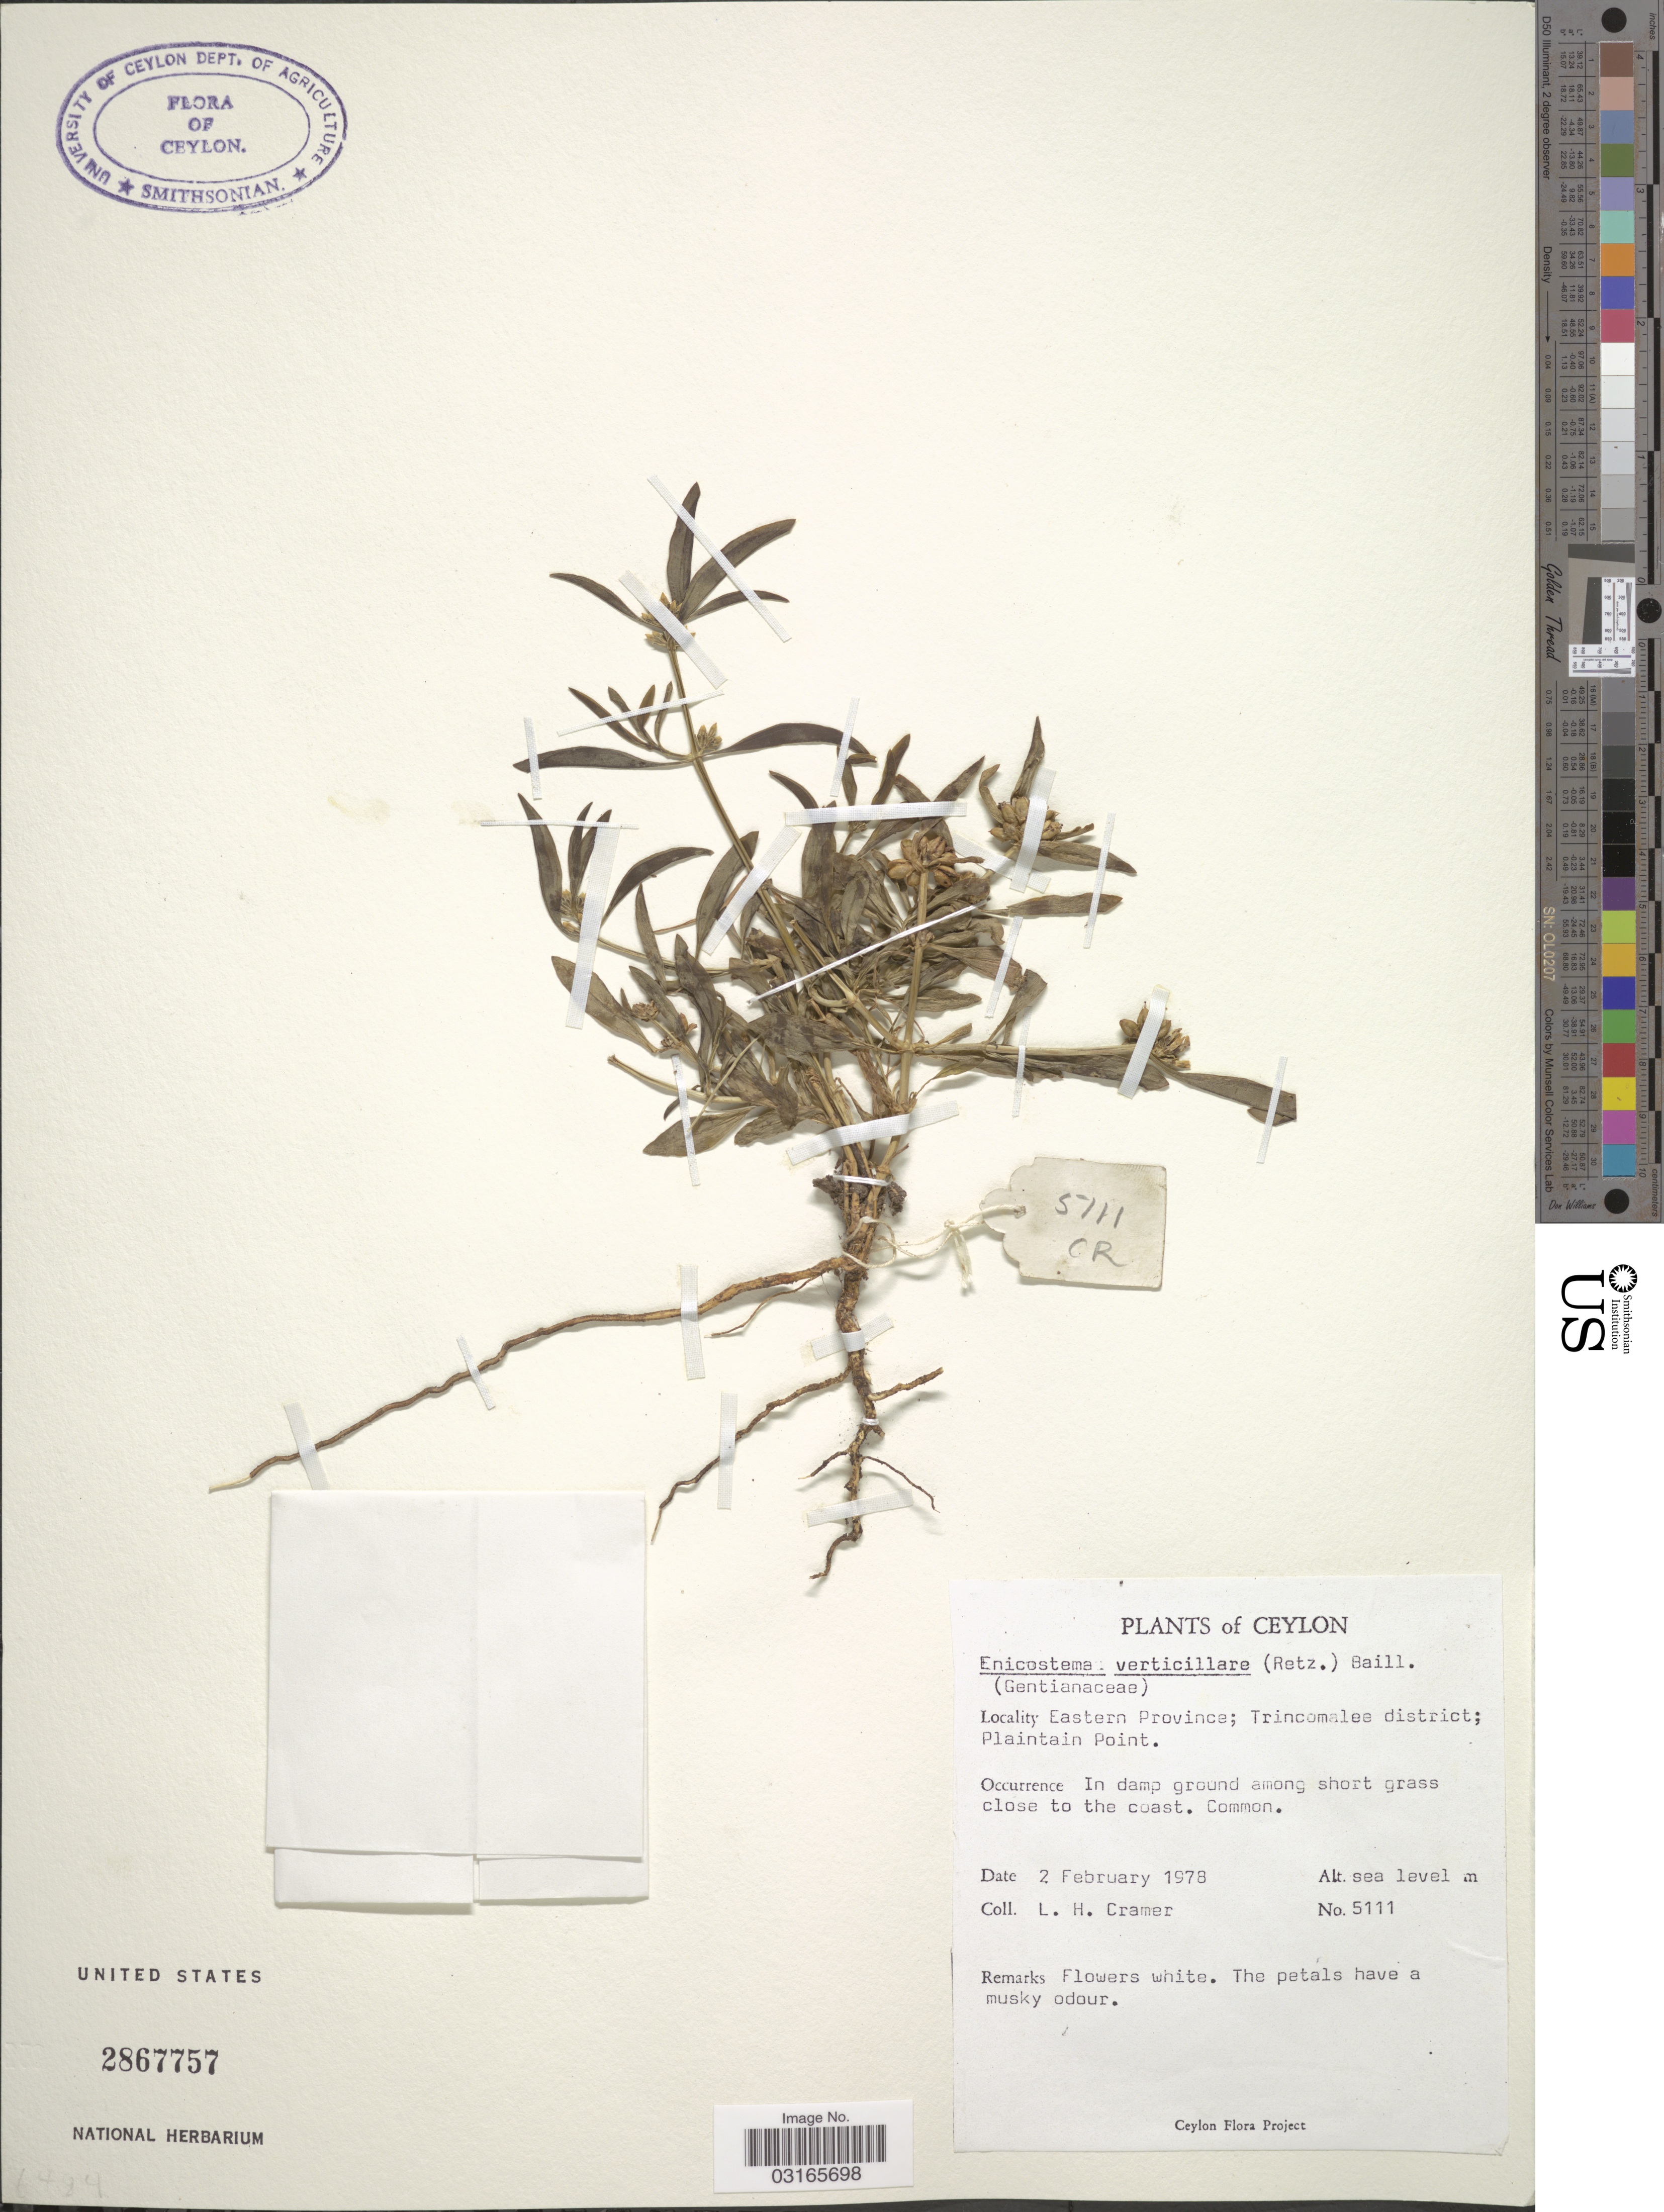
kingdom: Plantae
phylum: Tracheophyta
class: Magnoliopsida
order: Gentianales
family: Gentianaceae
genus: Enicostema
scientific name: Enicostema verticillare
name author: (Retz.) Baill.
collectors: L. H. Cramer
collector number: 5111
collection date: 1978-02-02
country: Sri Lanka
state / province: Eastern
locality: Ceylon. Eastern Province; Trincomalee district; Plaintain Point.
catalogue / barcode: US 2867757